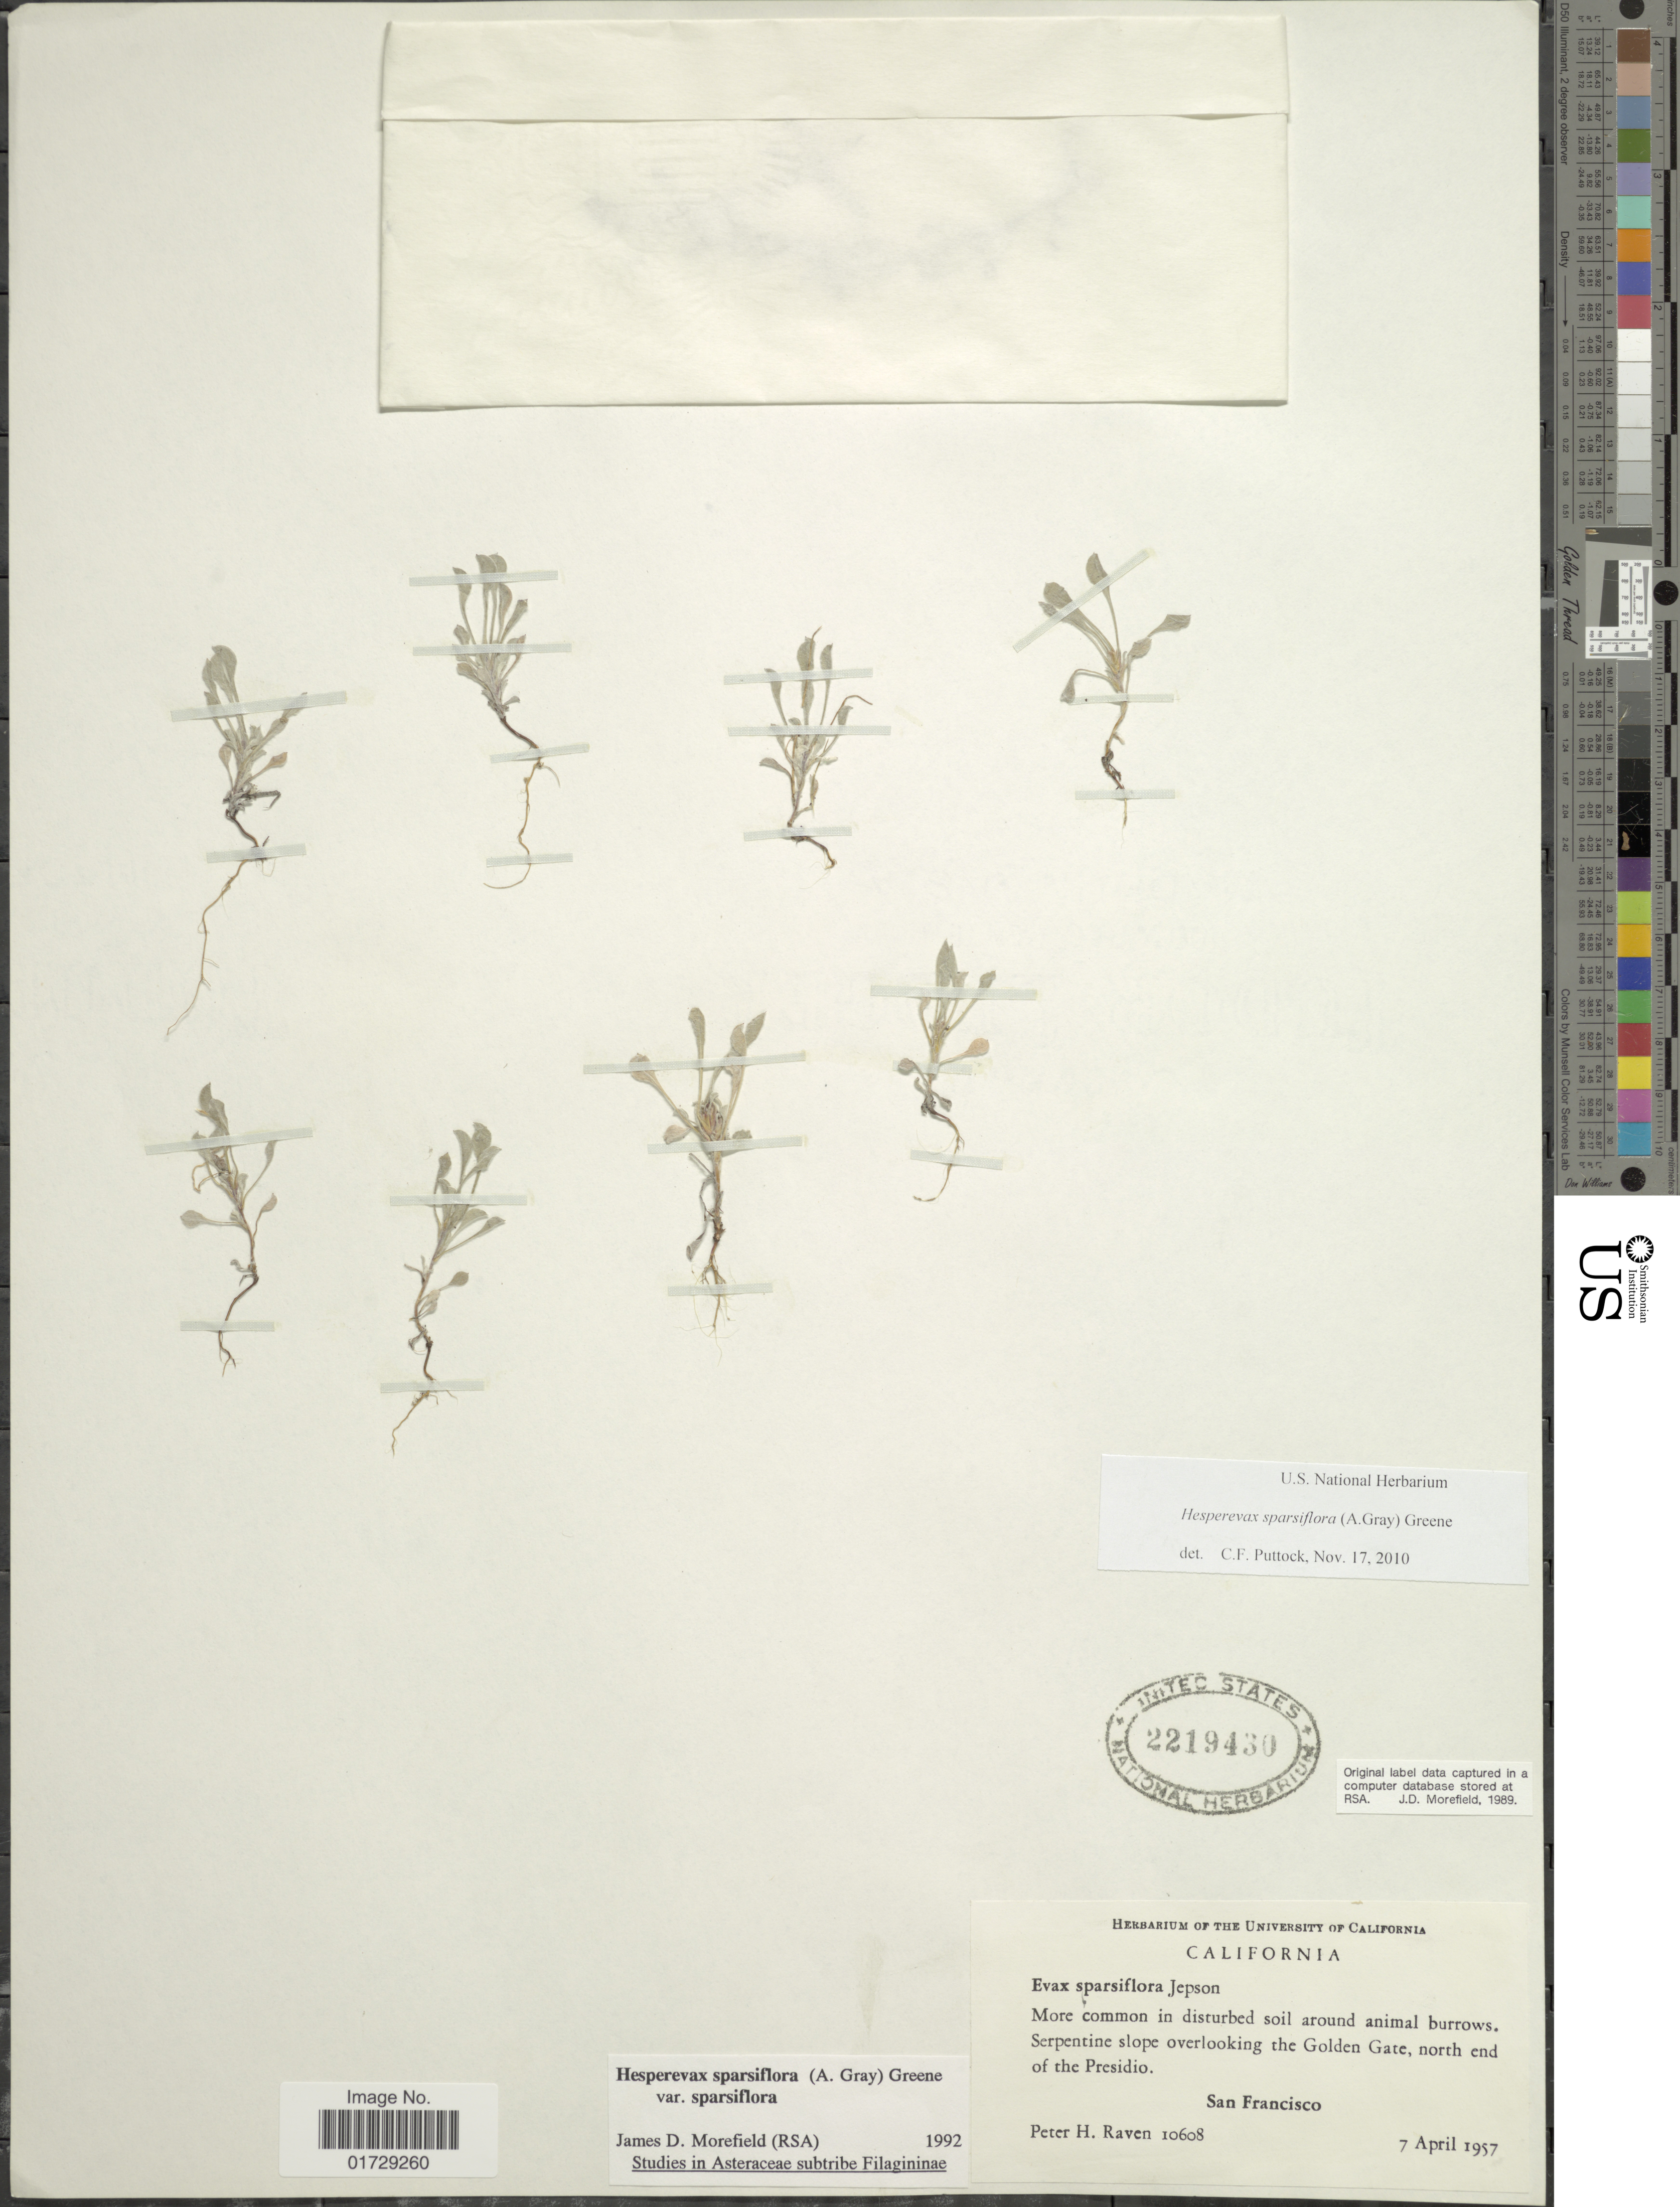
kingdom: Plantae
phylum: Tracheophyta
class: Magnoliopsida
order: Asterales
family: Asteraceae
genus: Hesperevax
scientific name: Hesperevax sparsiflora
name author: (A. Gray) Greene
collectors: P. Raven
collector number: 10608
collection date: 1957-04-07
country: United States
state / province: California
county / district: San Francisco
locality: Serpentine slope overlooking the Golden Gate, north end of the Presidio, San Francisco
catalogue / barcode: US 2219430